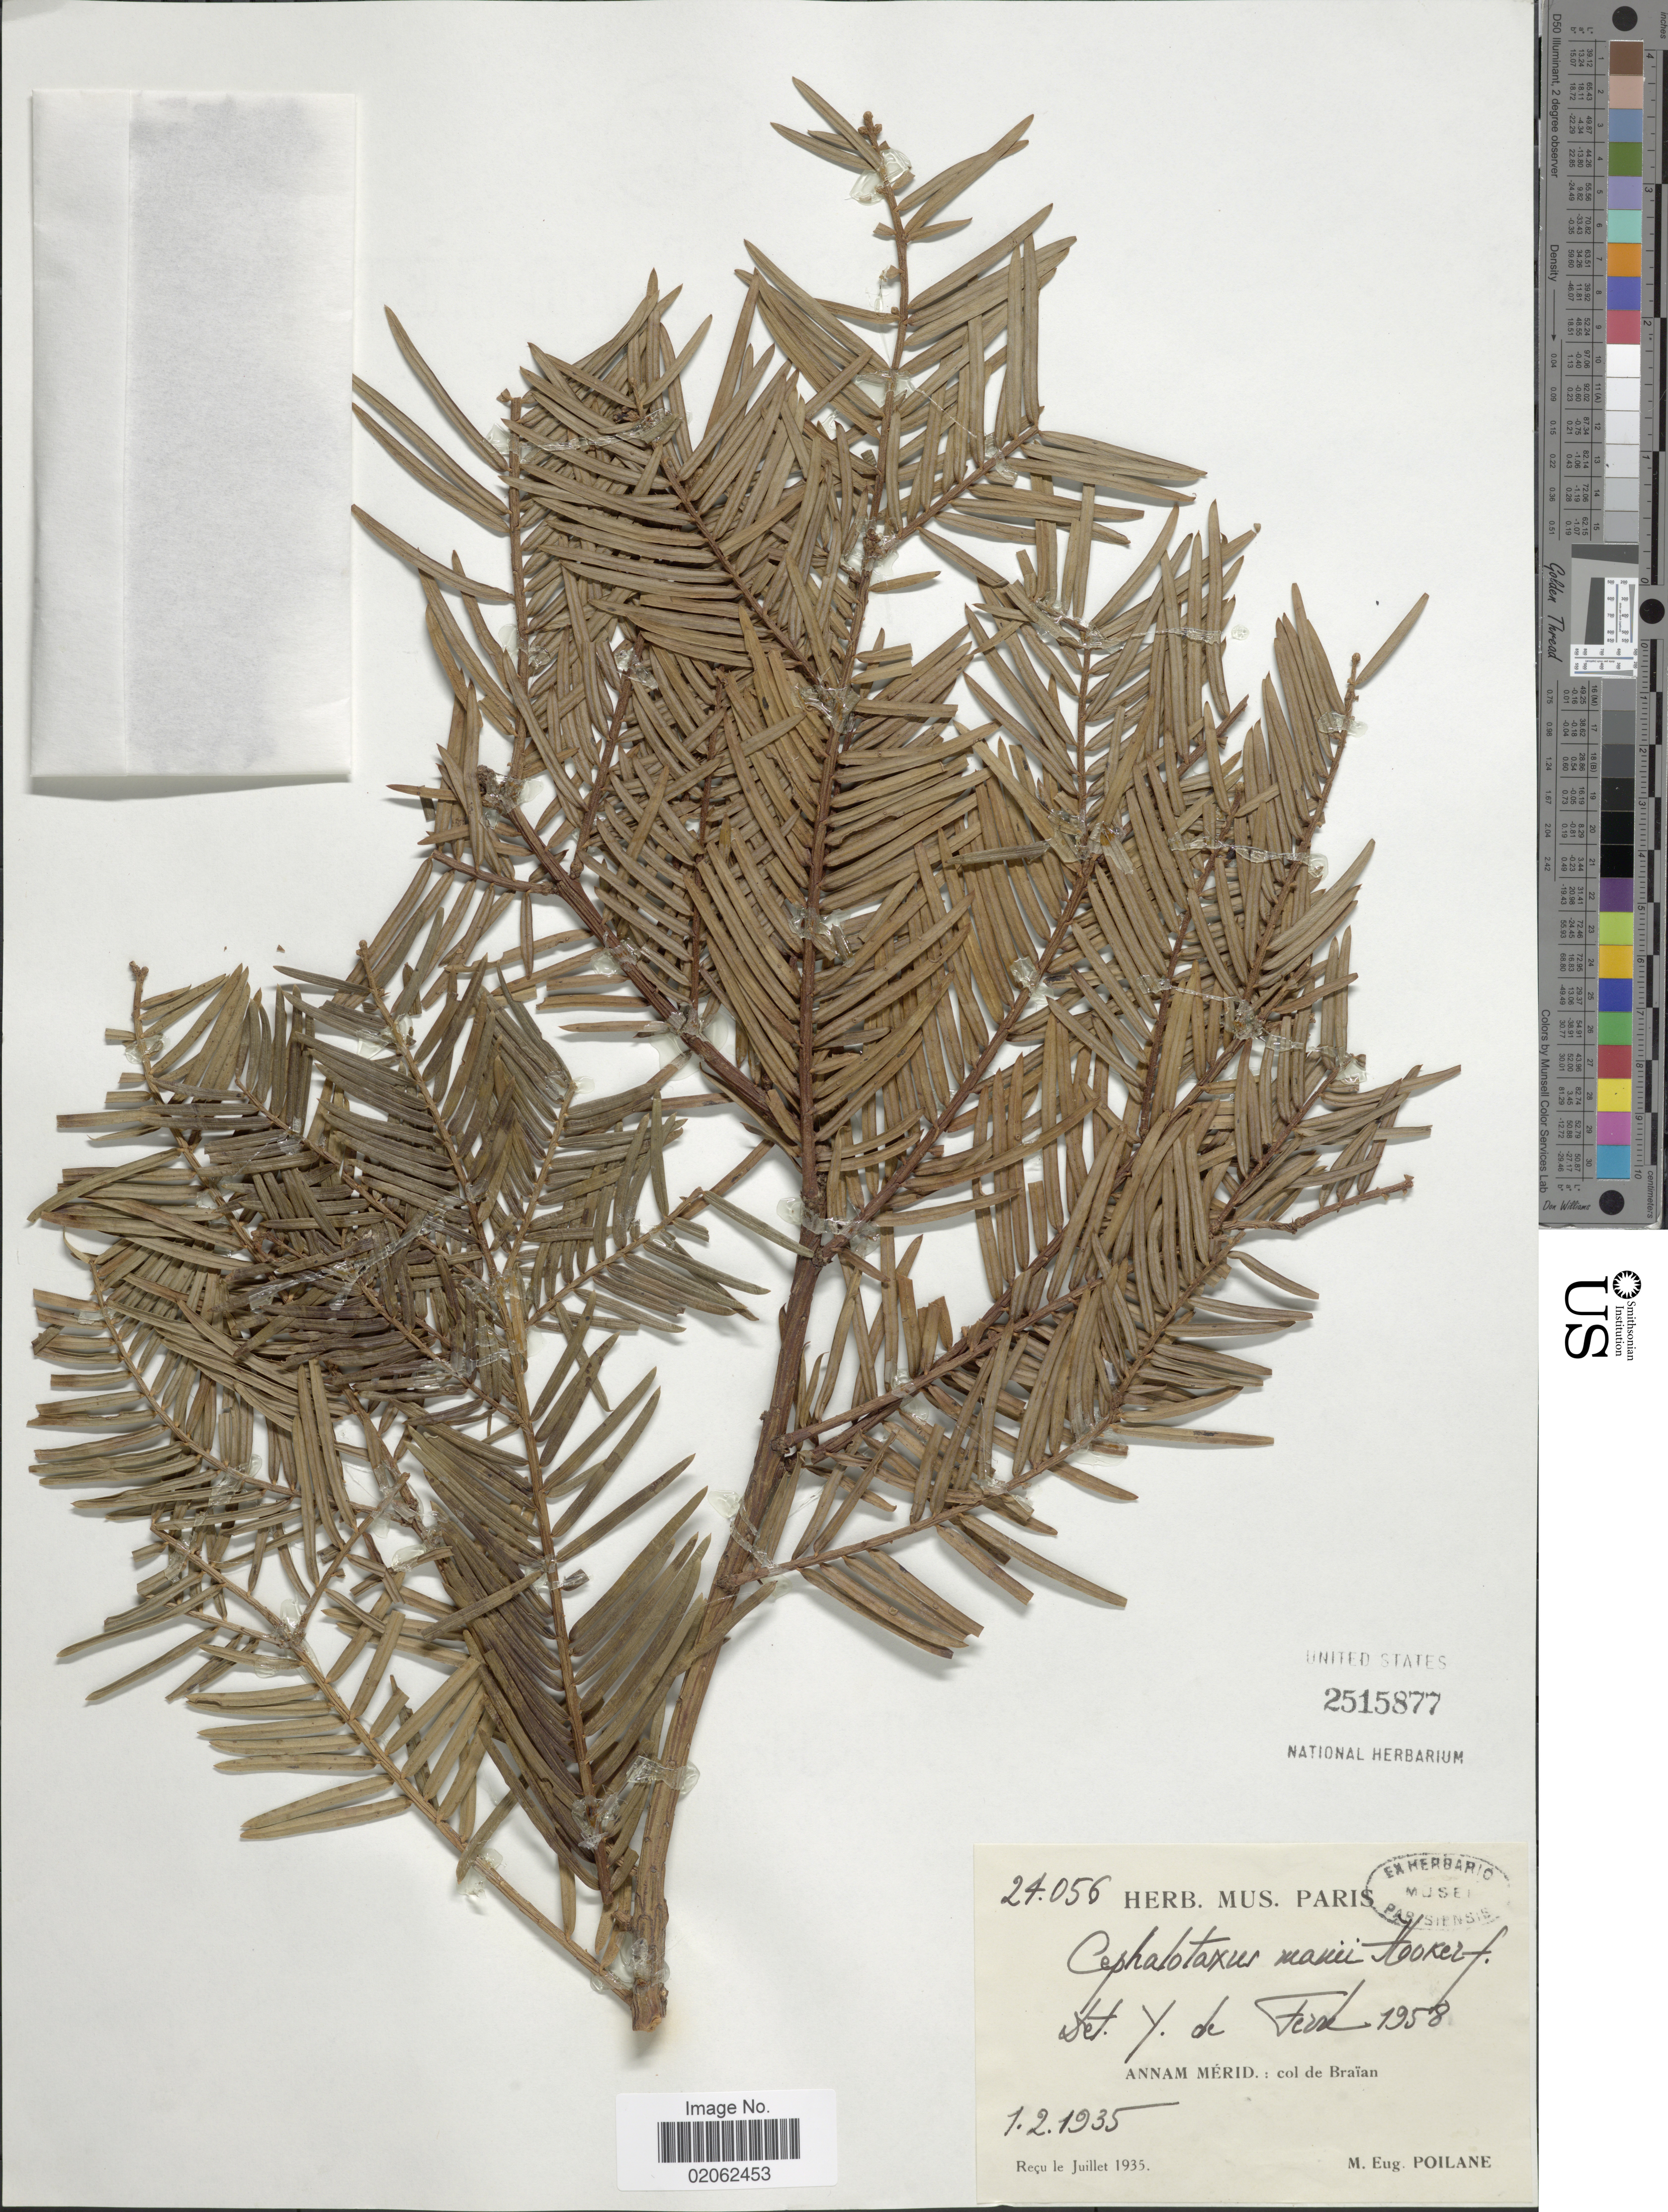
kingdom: Plantae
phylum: Tracheophyta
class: Pinopsida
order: Pinales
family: Cephalotaxaceae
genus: Cephalotaxus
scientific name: Cephalotaxus mannii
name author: Hook. f.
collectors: M. Poilane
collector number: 24056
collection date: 1935-02-01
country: Vietnam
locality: Annam Merid: col de Braian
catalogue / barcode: US 2515877